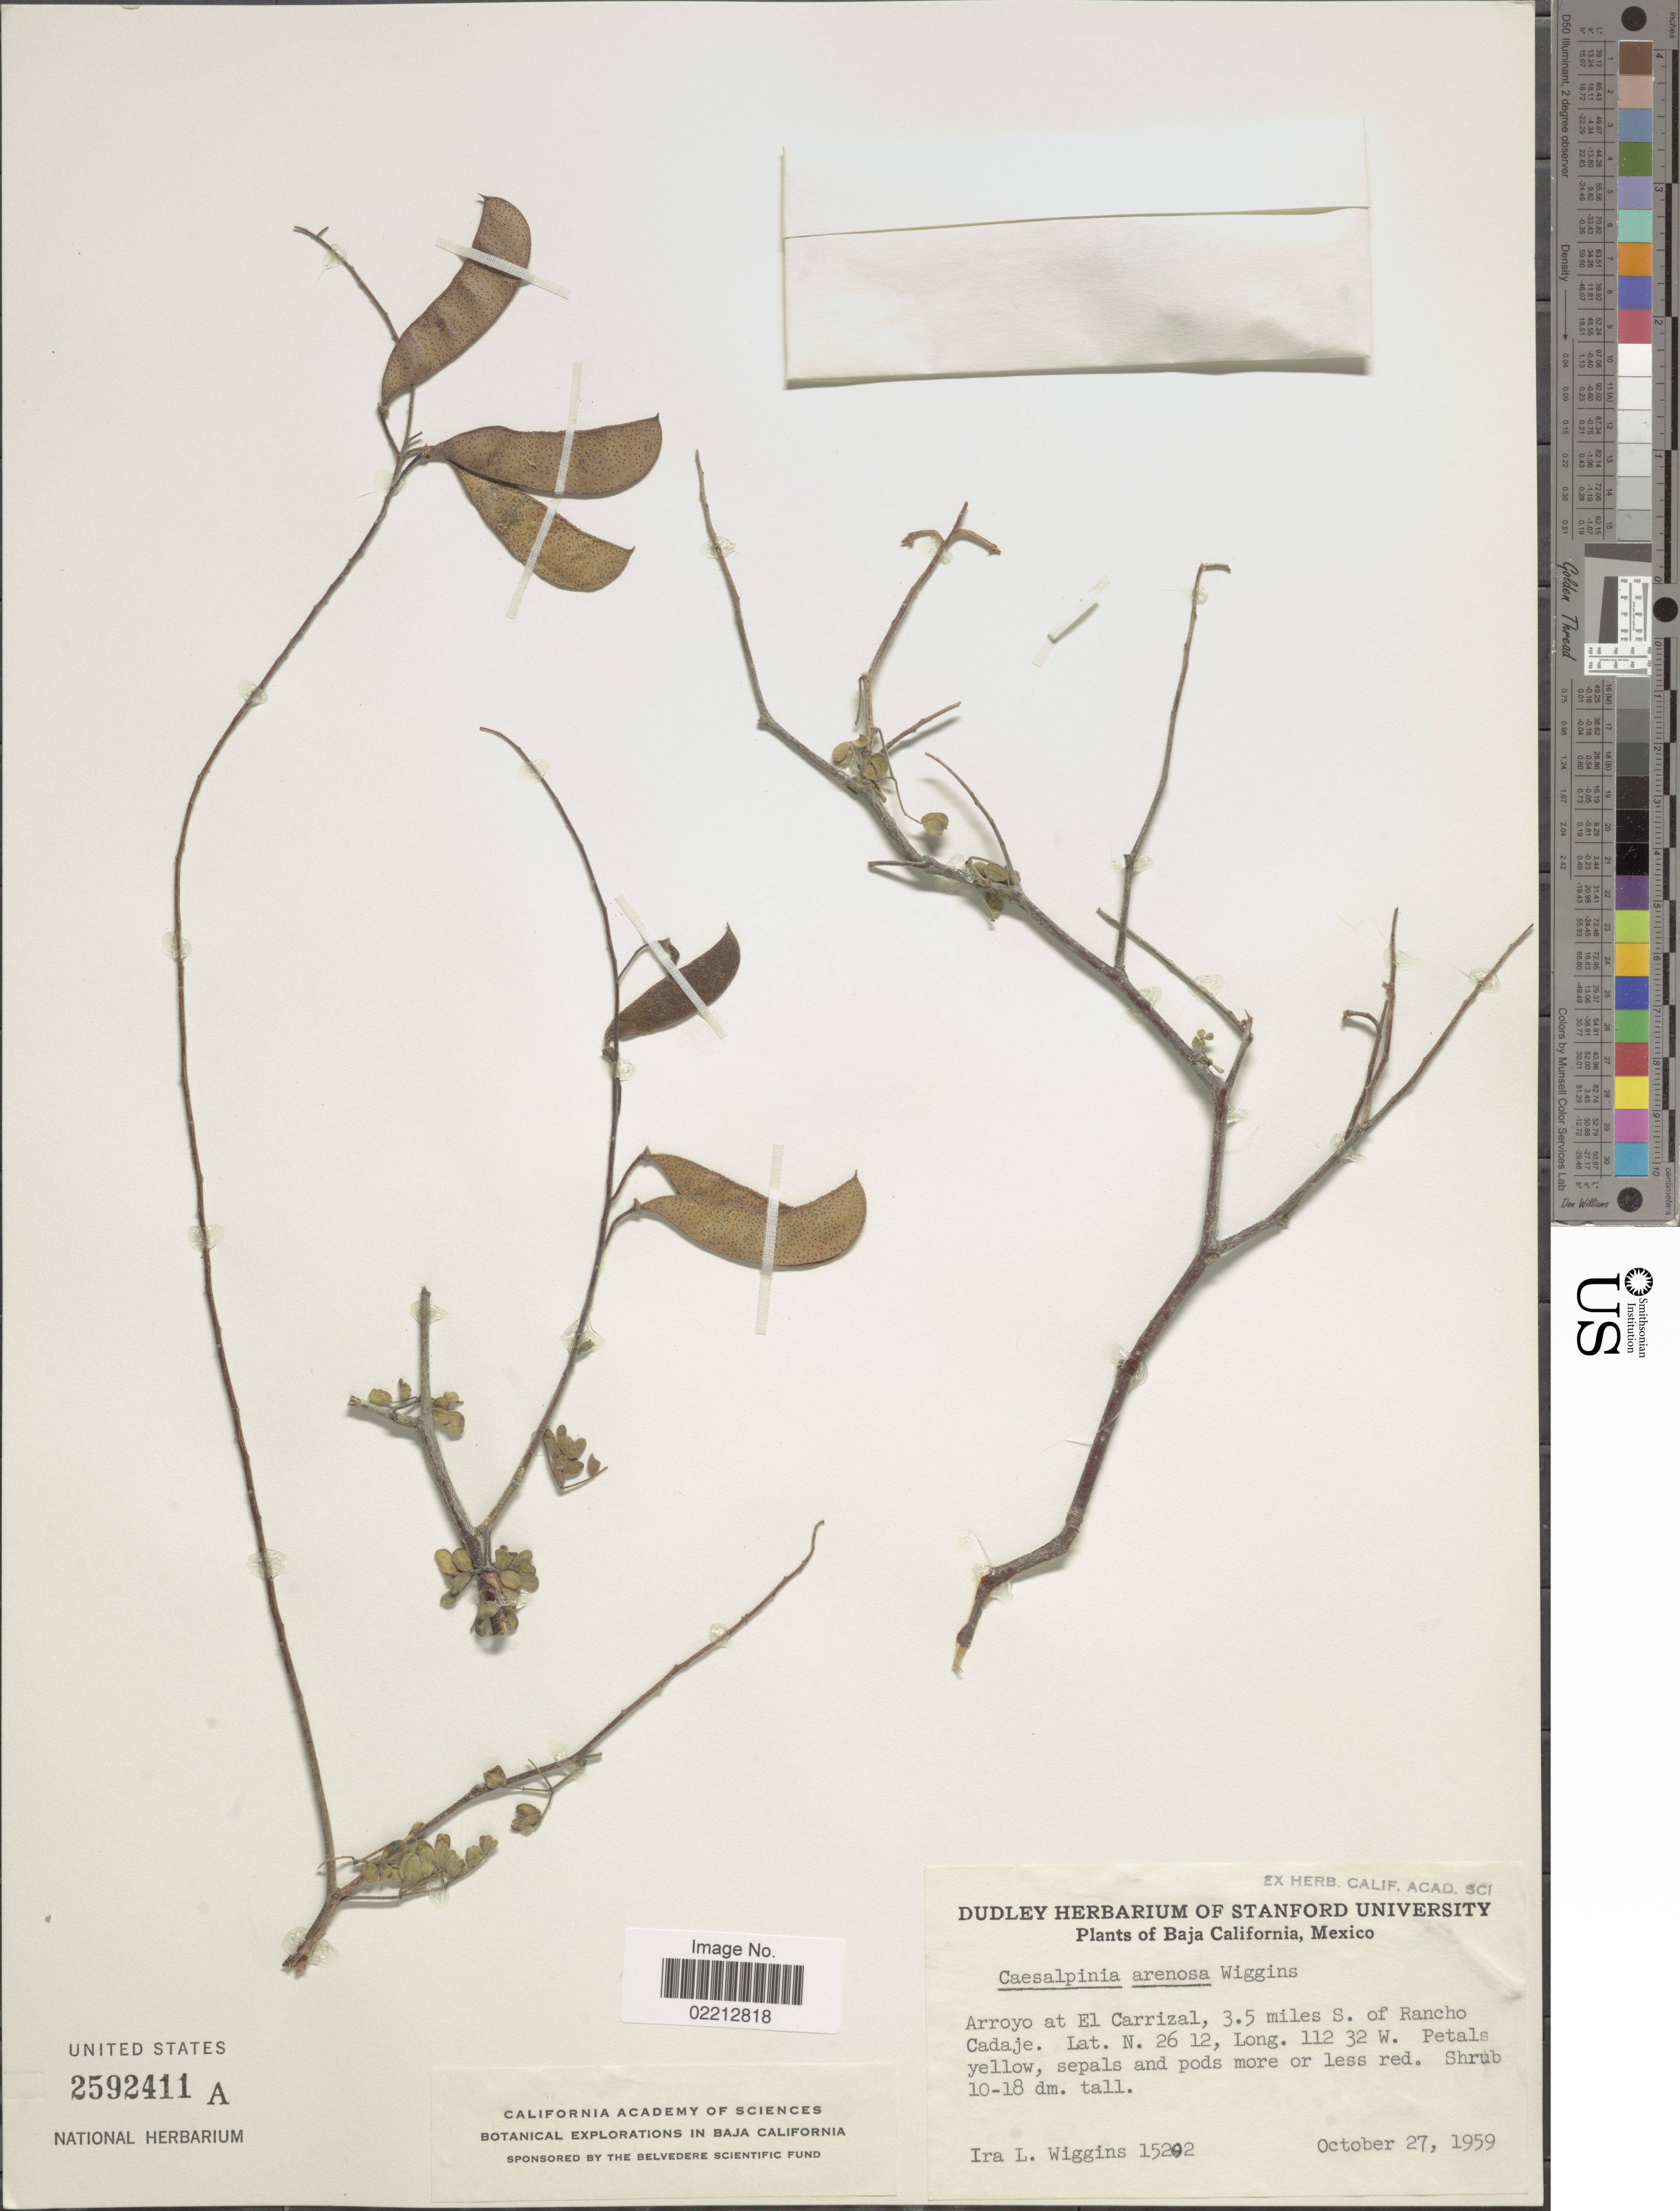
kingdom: Plantae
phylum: Tracheophyta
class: Magnoliopsida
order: Fabales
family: Fabaceae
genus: Erythrostemon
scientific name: Erythrostemon pannosus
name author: (K. Brandegee) Gagnon & G.P. Lewis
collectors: I. L. Wiggins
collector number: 15202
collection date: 1959-10-27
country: Mexico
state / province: Baja California Sur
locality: Arroyo at El Carrizal, 3.5 miles S. of Rancho Cadaje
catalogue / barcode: US 2592411A